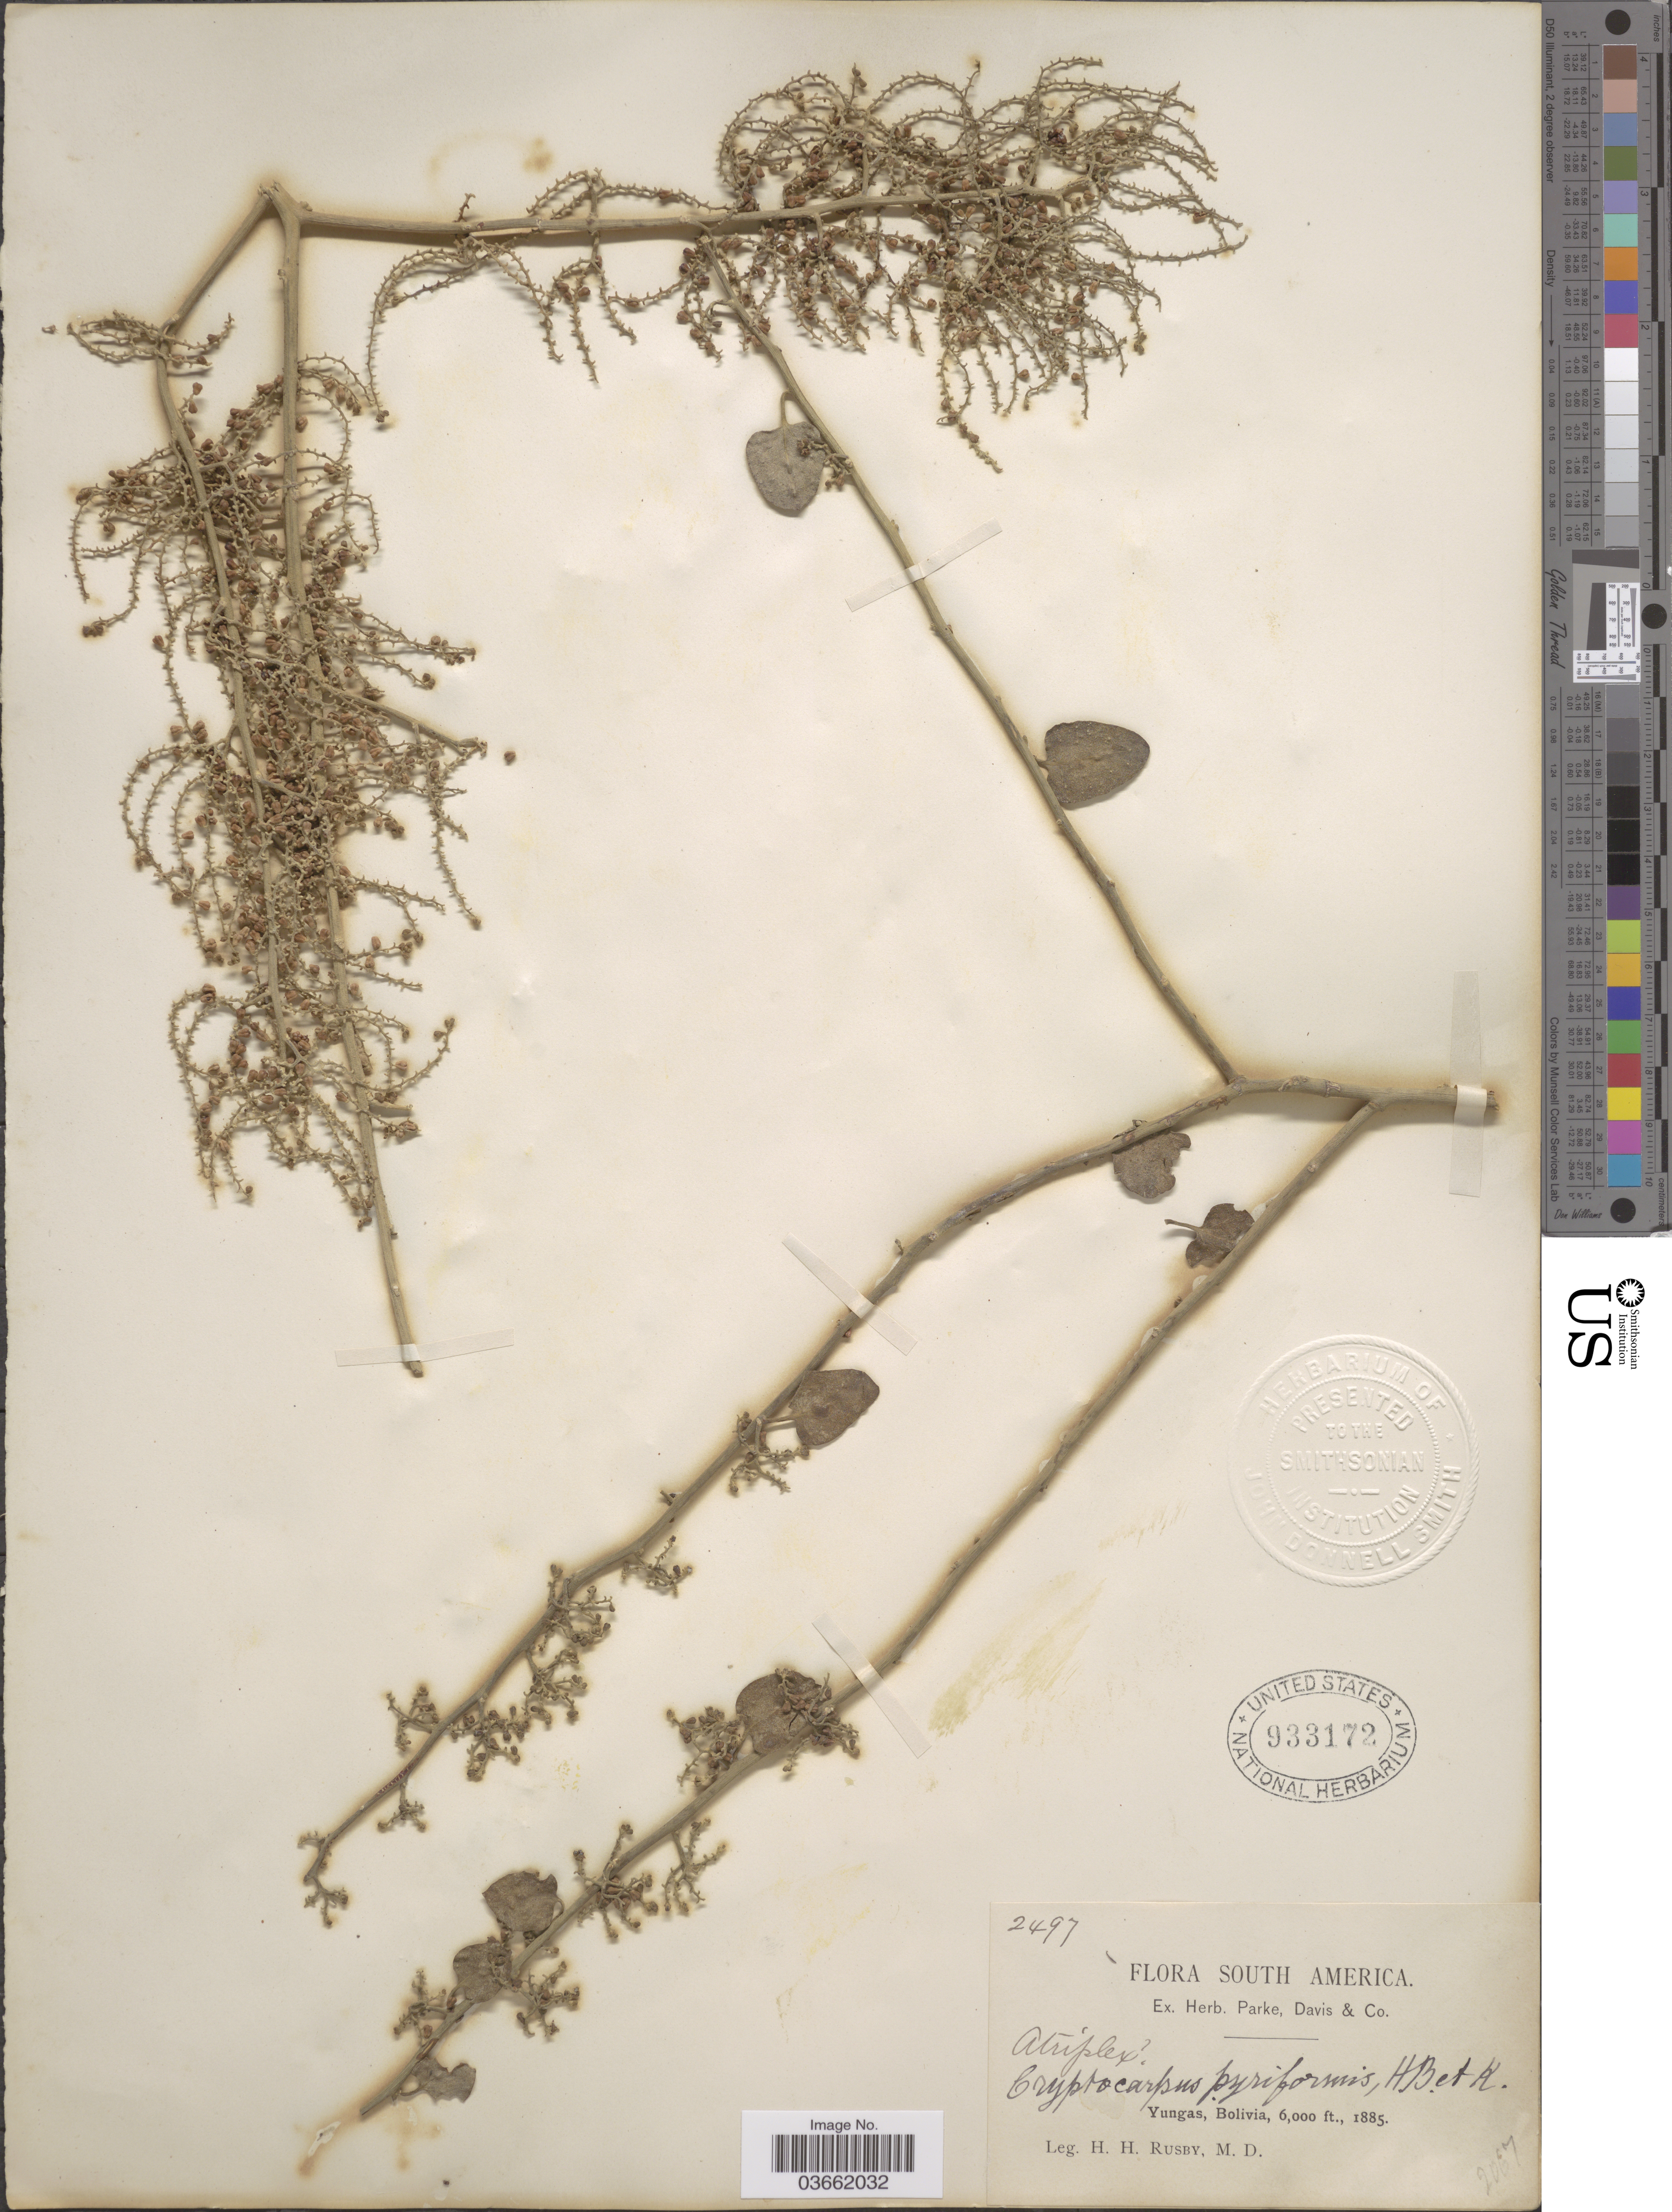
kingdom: Plantae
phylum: Tracheophyta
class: Magnoliopsida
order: Caryophyllales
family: Nyctaginaceae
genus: Cryptocarpus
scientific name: Cryptocarpus pyriformis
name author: Kunth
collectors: H. H. Rusby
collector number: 2497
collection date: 1885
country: Bolivia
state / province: La Paz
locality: Yungas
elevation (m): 1829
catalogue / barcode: US 933172